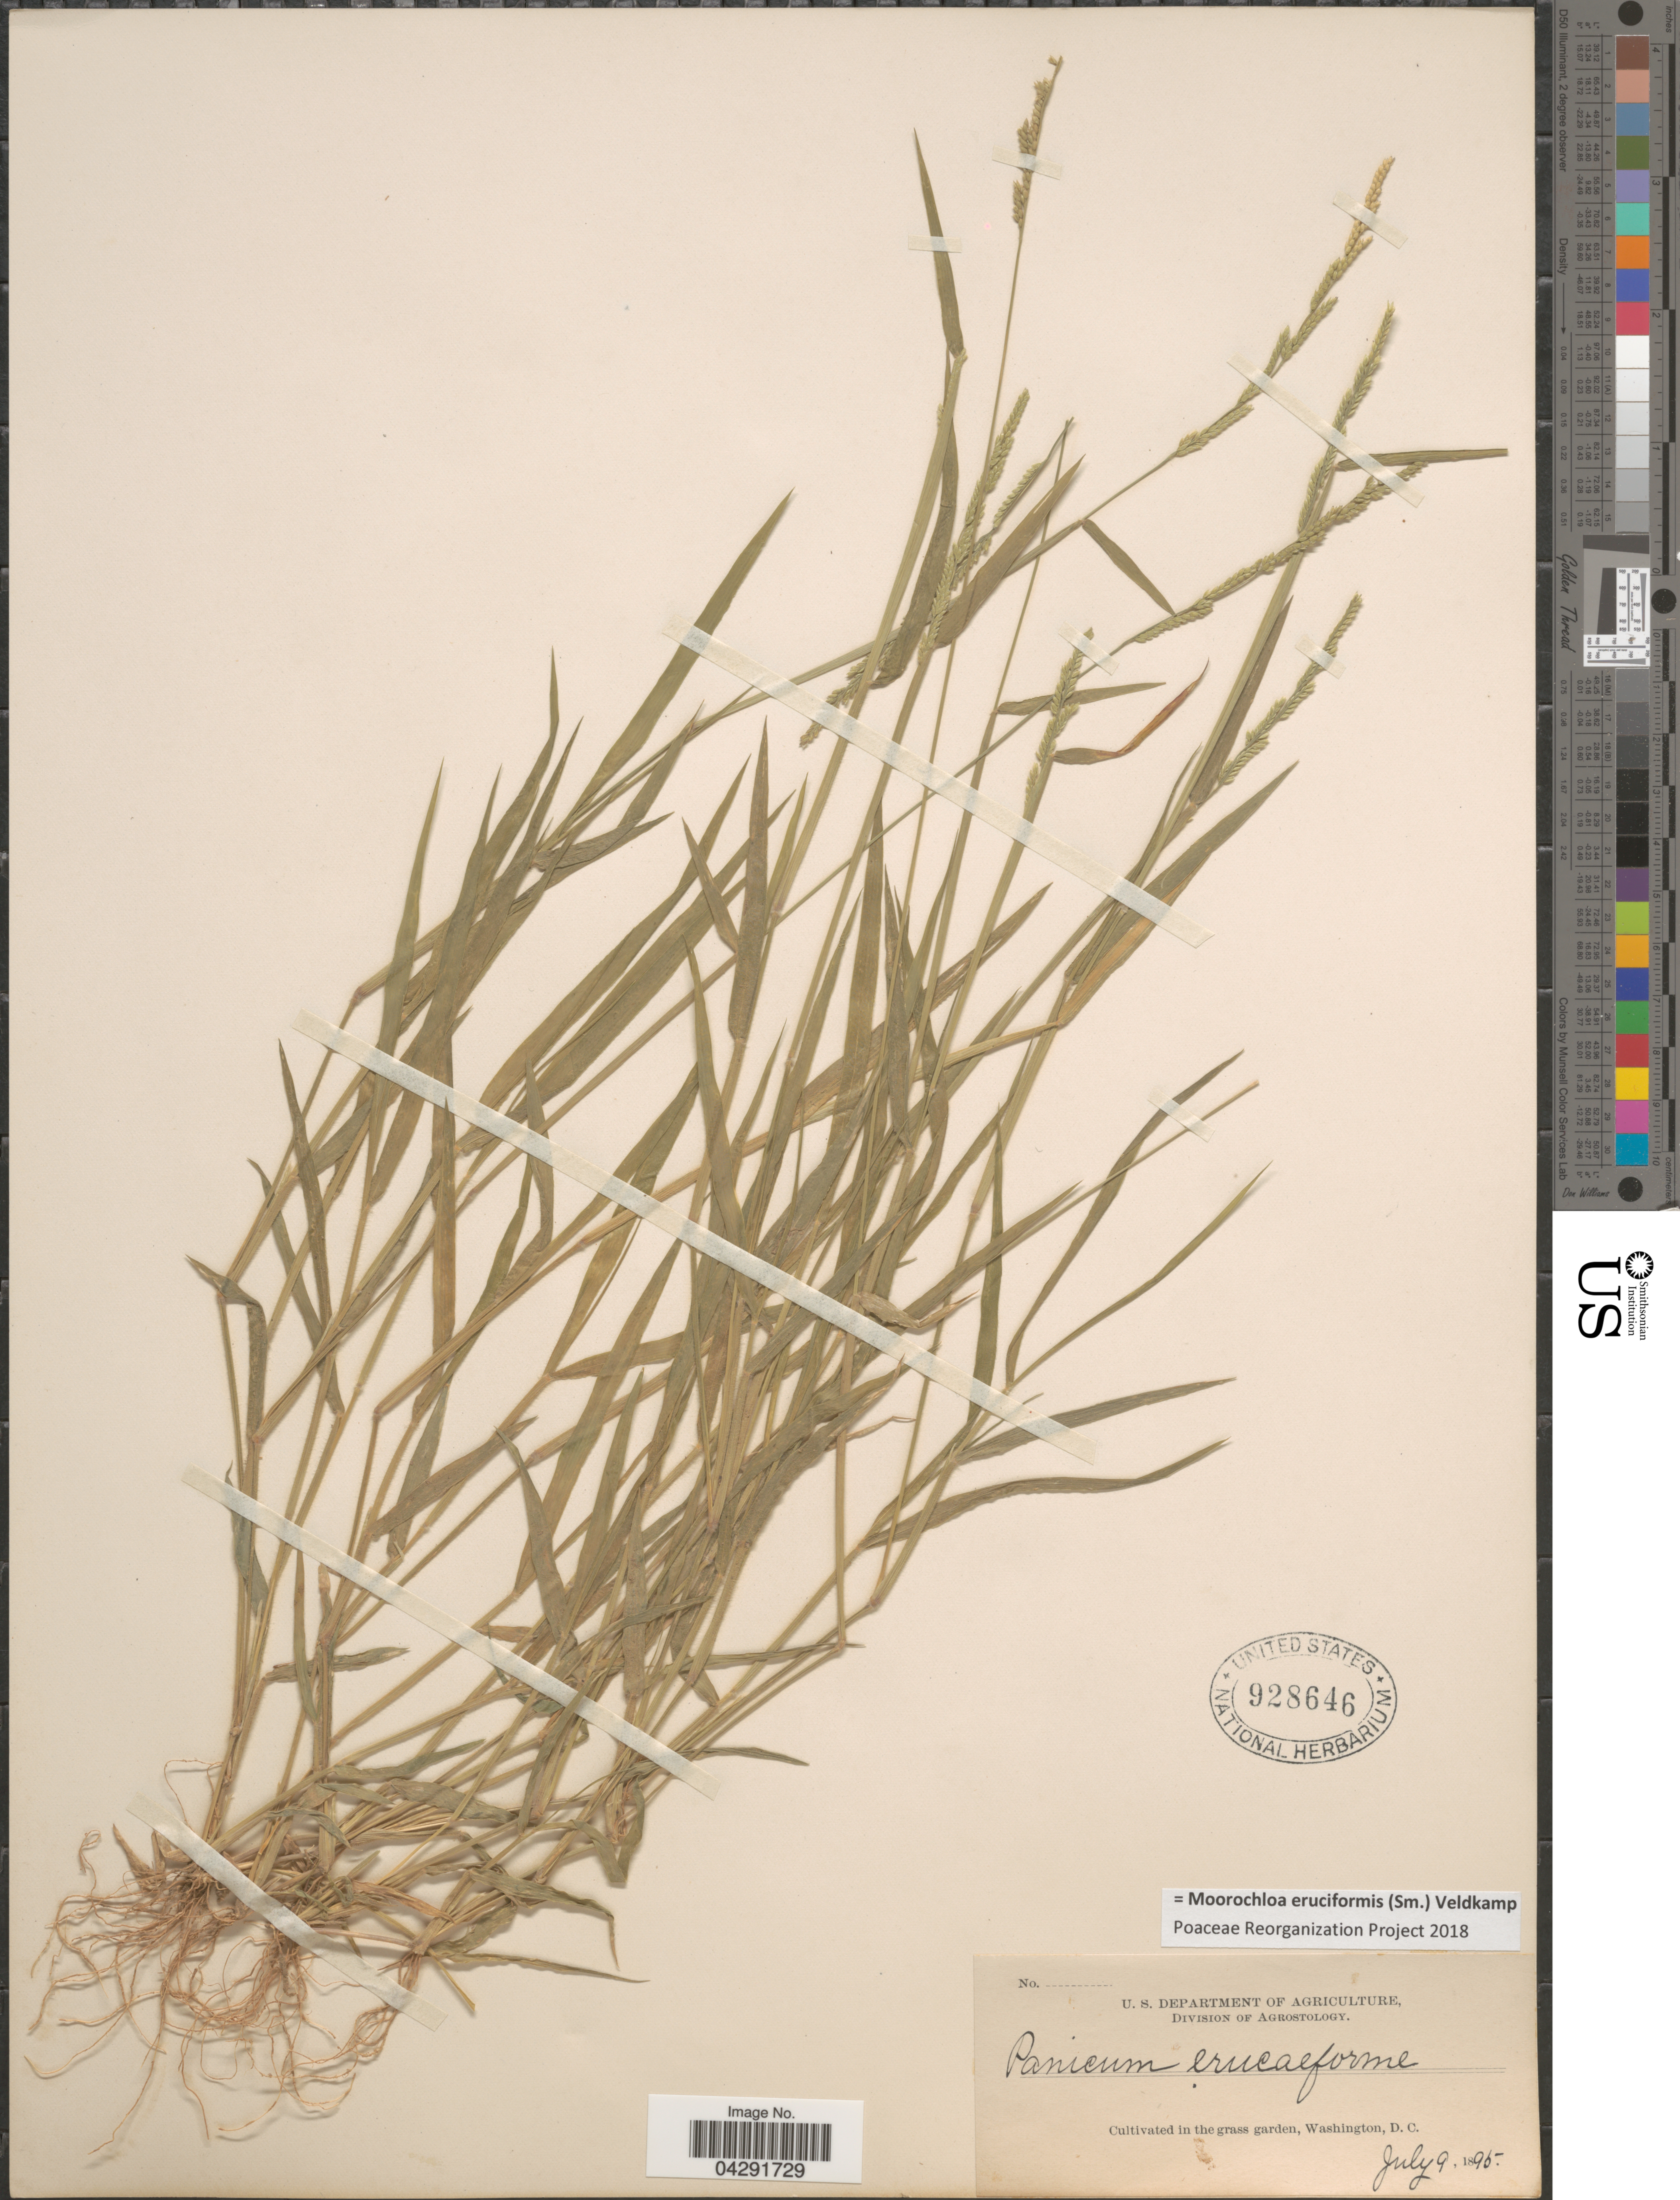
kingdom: Plantae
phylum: Tracheophyta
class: Liliopsida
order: Poales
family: Poaceae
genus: Moorochloa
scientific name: Moorochloa eruciformis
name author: (Sm.) Veldkamp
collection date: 1895-07-09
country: United States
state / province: District of Columbia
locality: Cultivated in the grass garden, Washington, D.C.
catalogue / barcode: US 928646